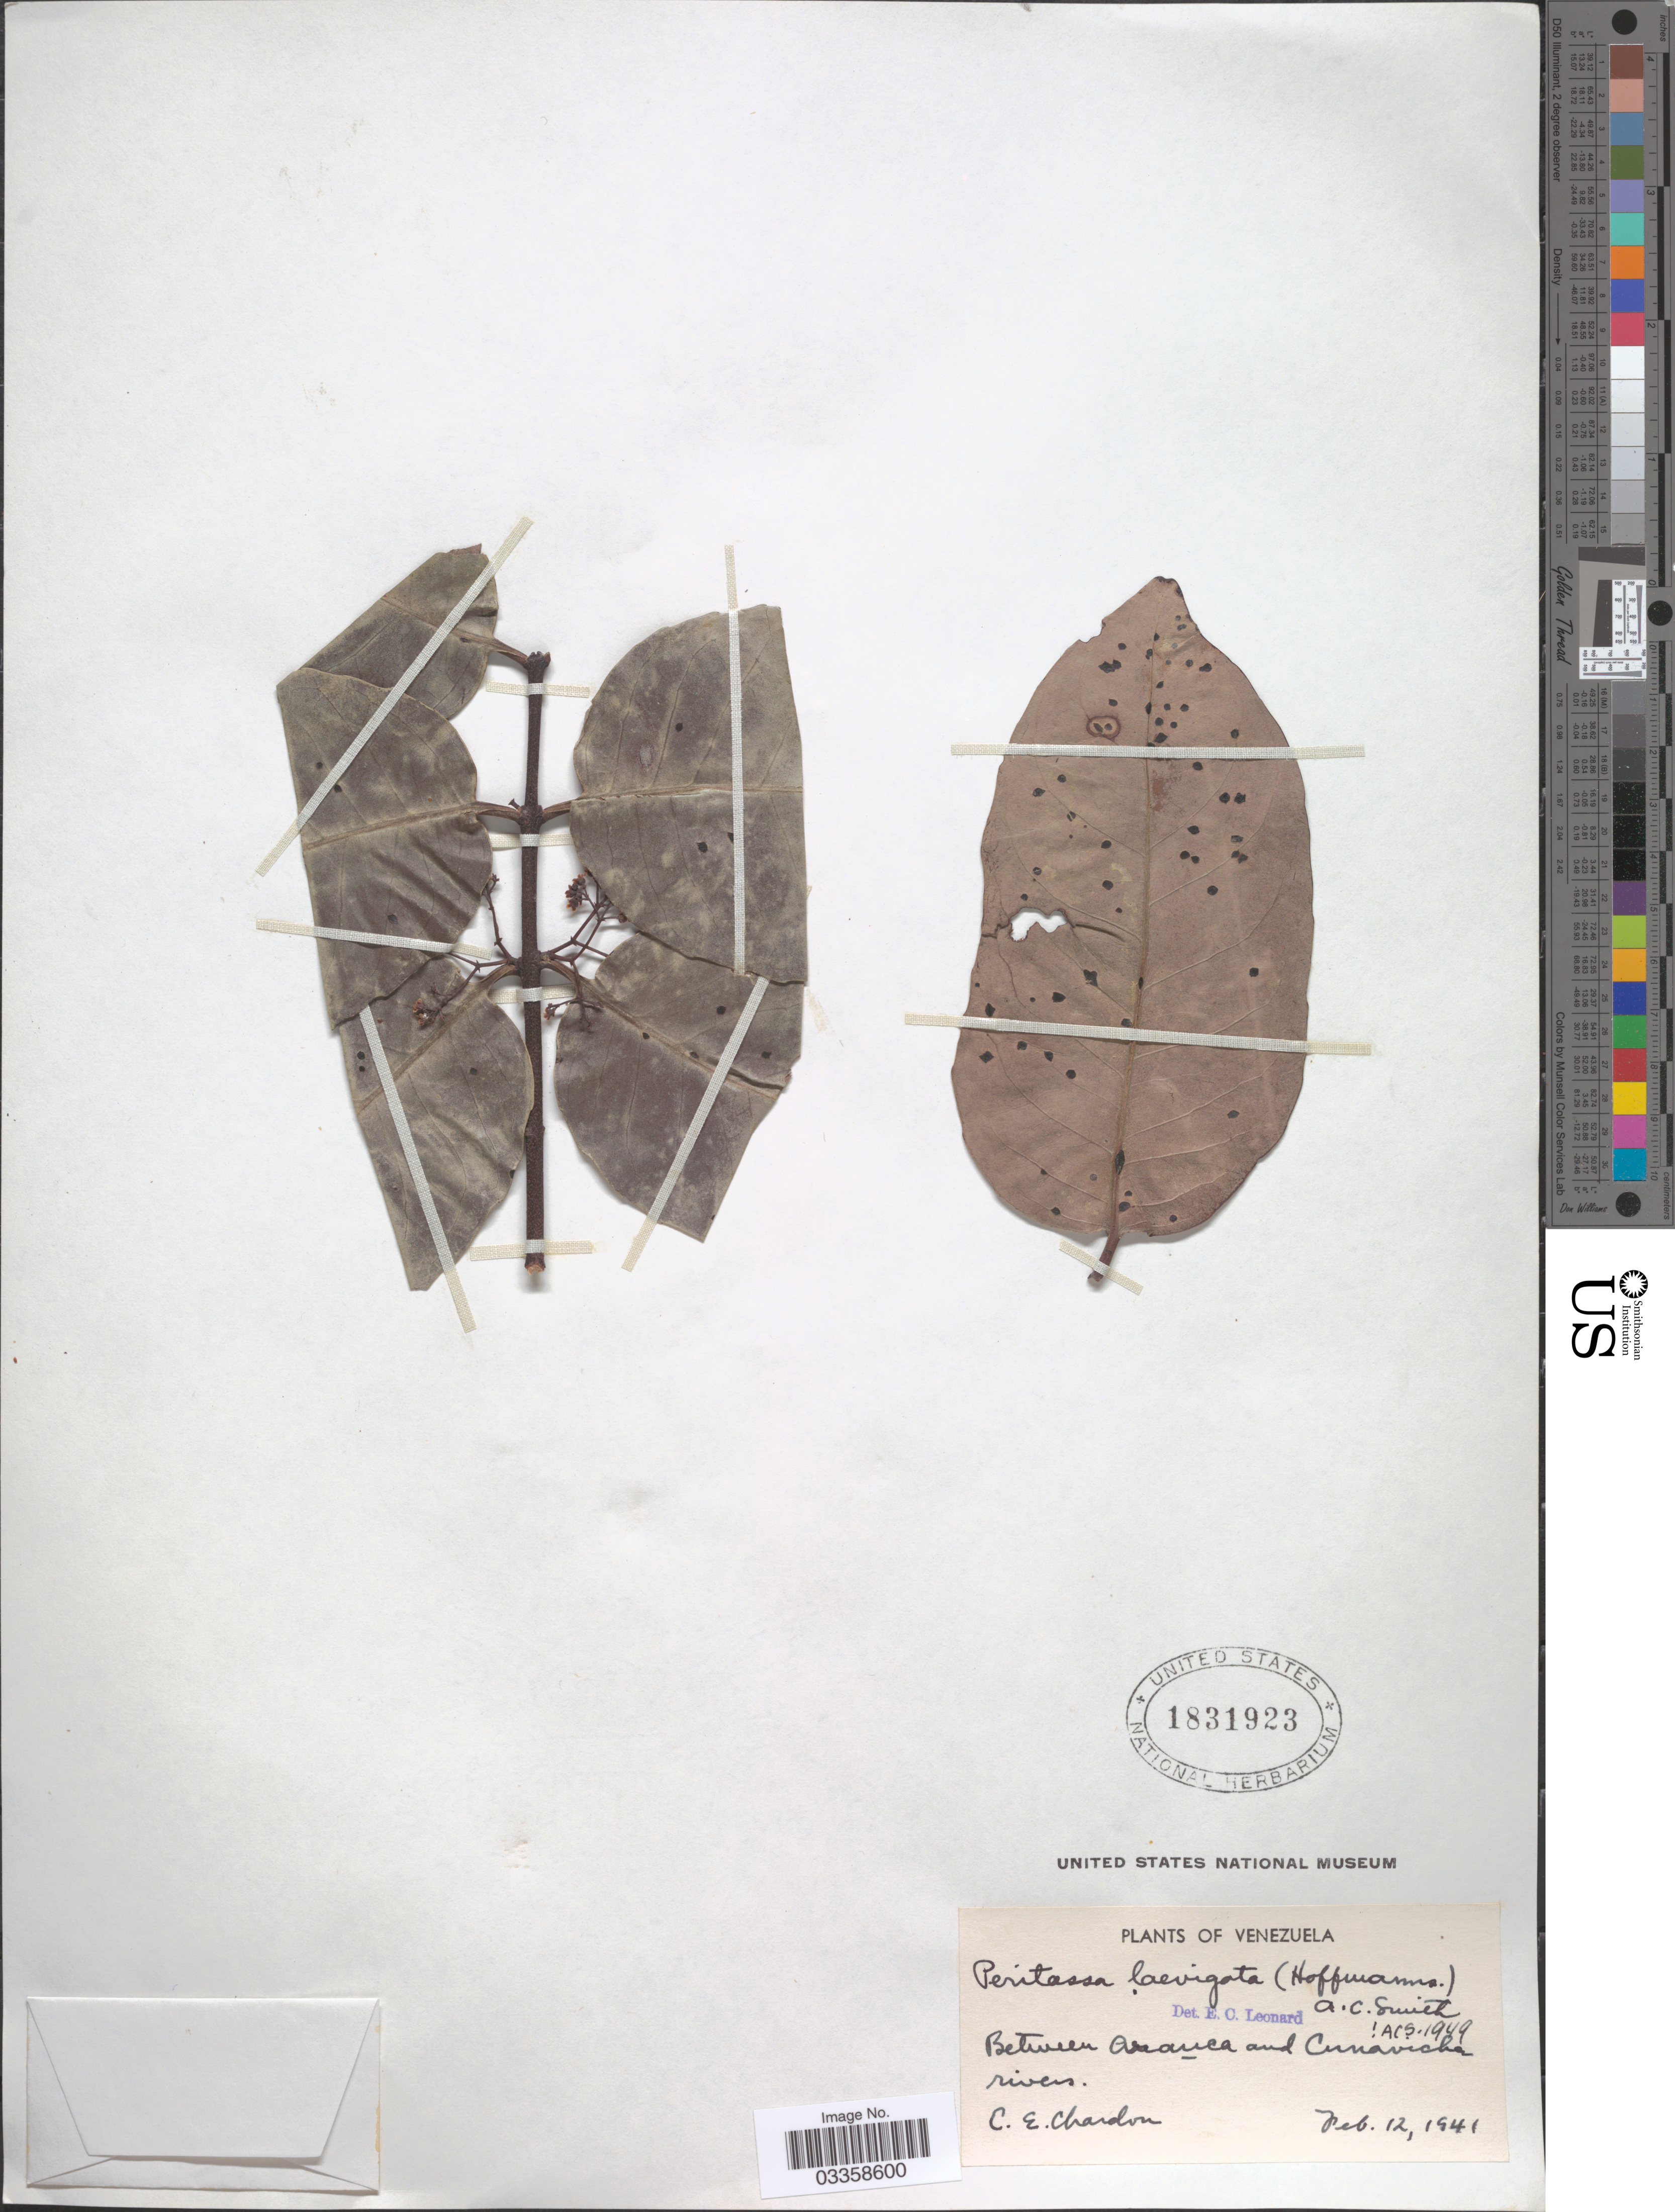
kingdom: Plantae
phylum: Tracheophyta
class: Magnoliopsida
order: Celastrales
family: Celastraceae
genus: Peritassa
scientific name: Peritassa laevigata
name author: (Hoffmanns. ex Link) A.C. Sm.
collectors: C. E. Chardón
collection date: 1941-02-12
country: Venezuela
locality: Between Arauca and Cunaviche rivers.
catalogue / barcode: US 1831923